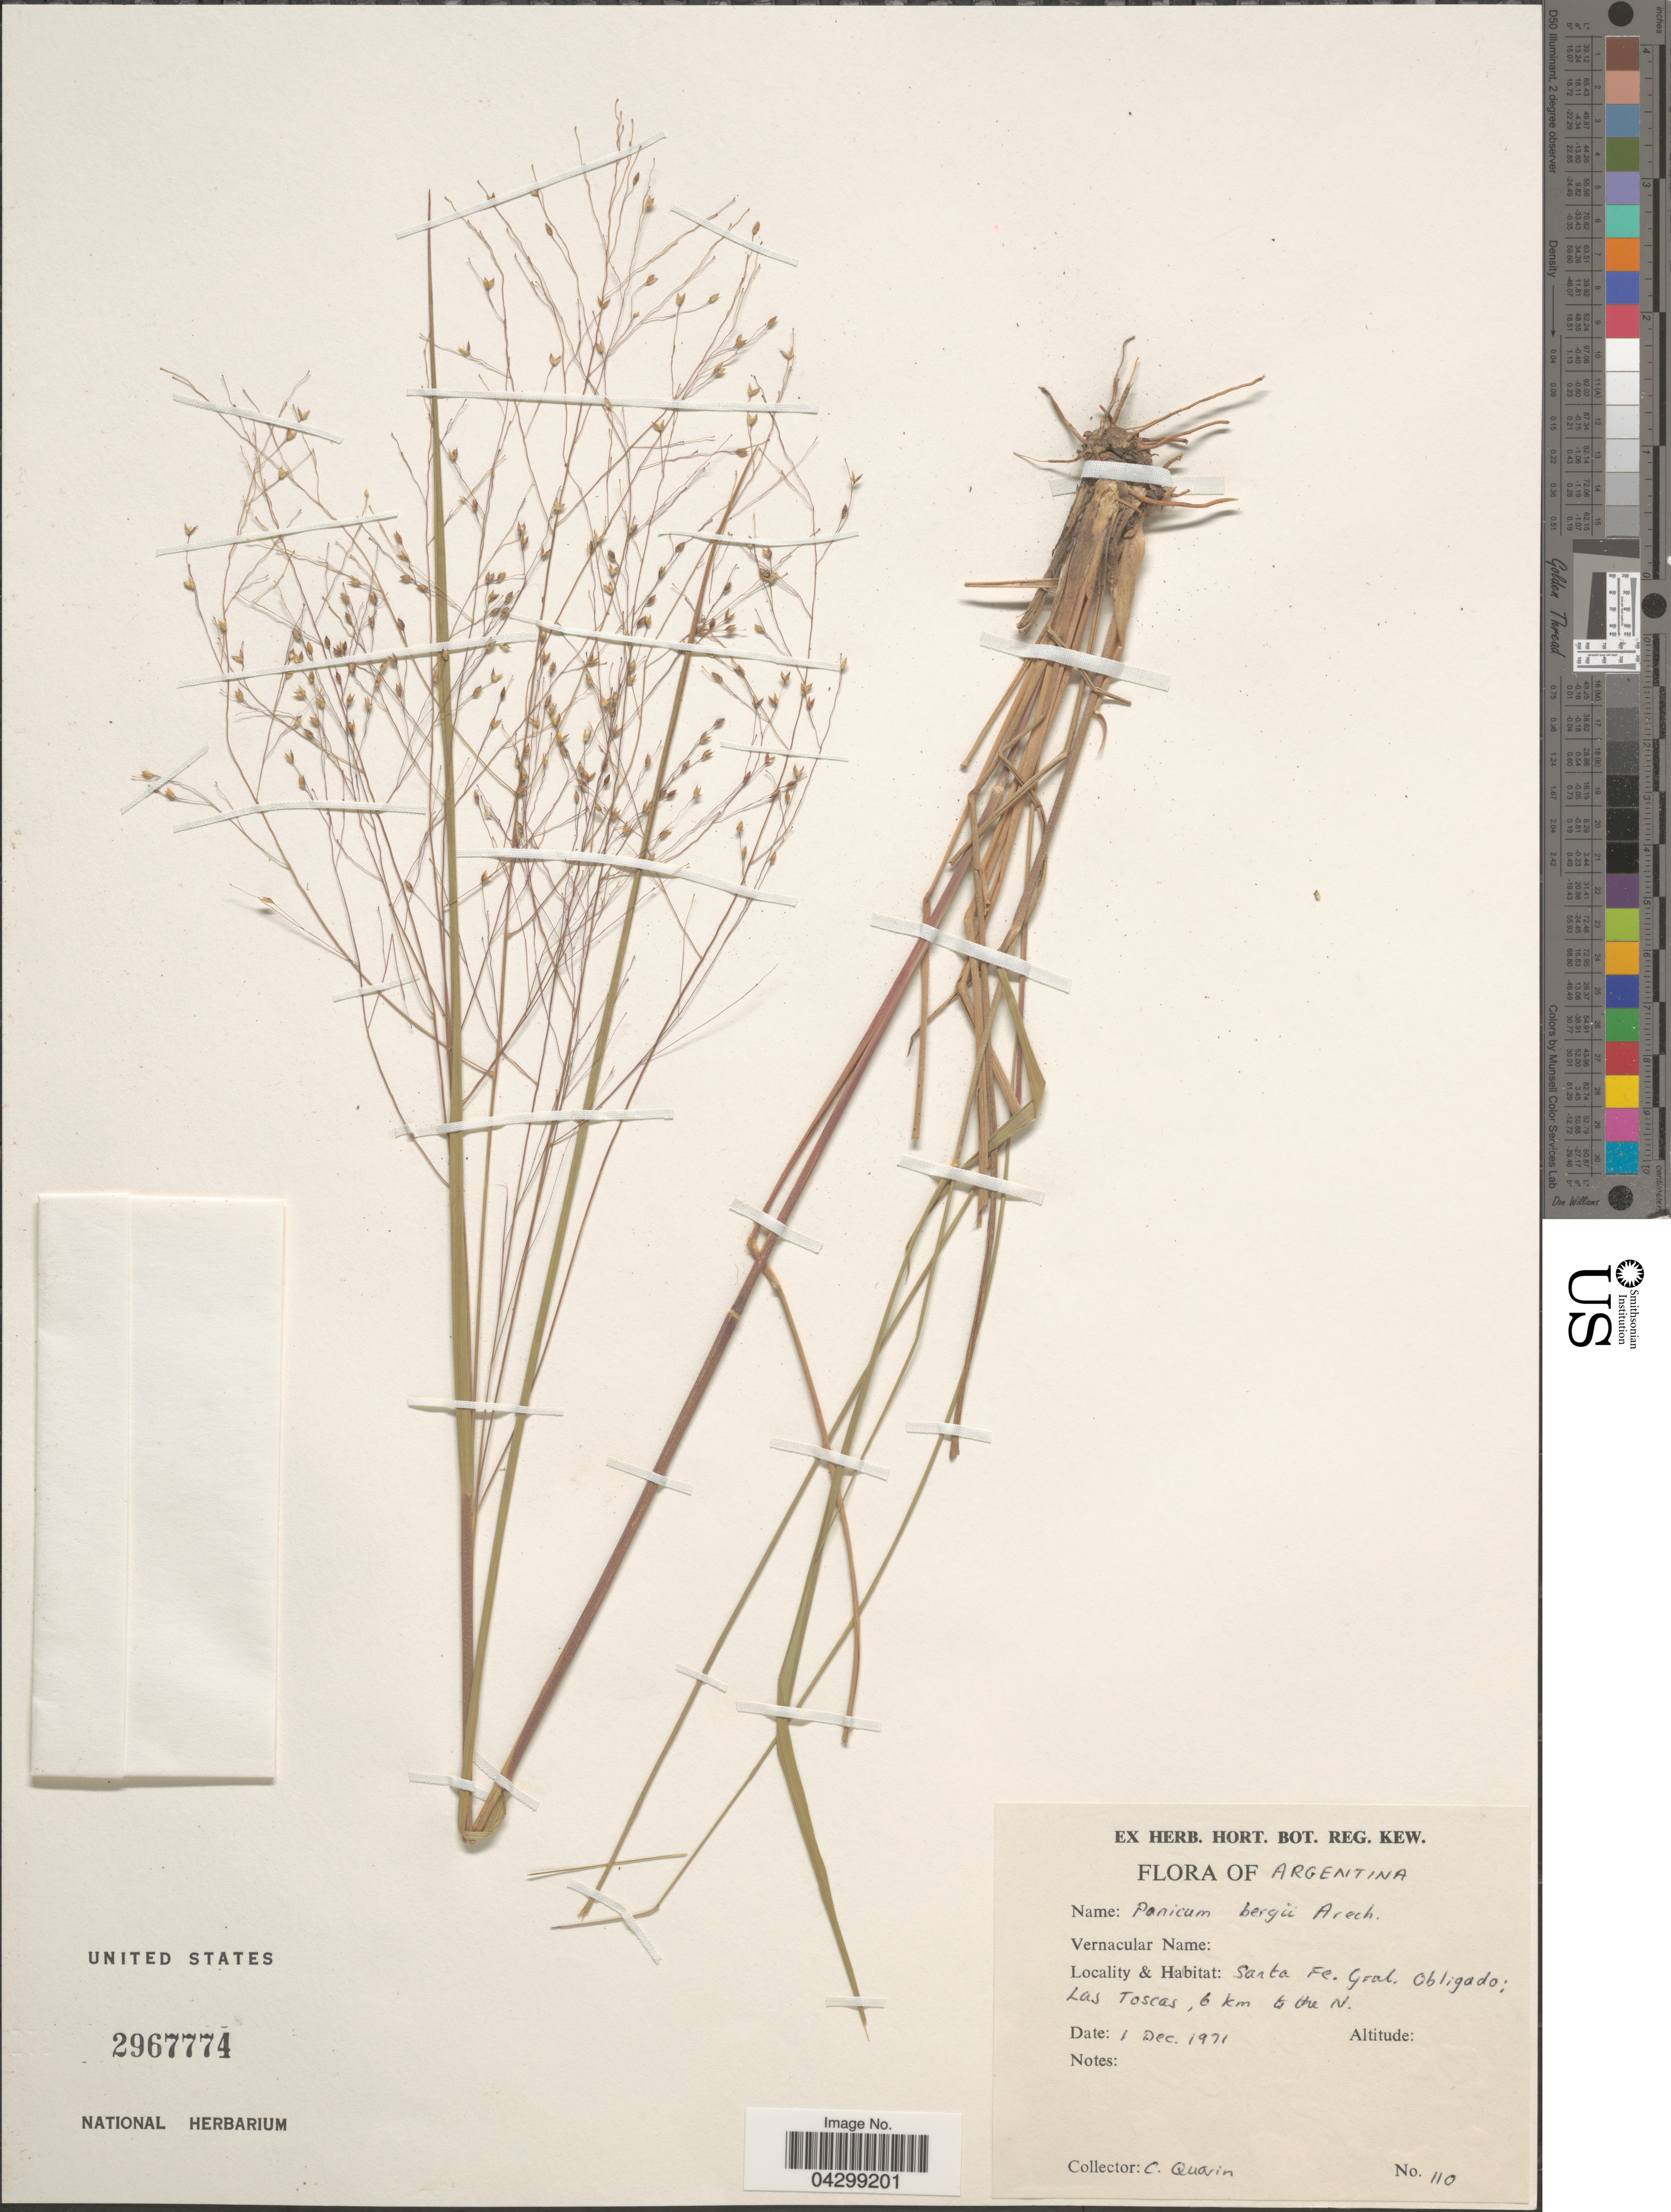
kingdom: Plantae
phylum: Tracheophyta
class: Liliopsida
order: Poales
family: Poaceae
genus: Panicum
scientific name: Panicum bergii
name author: Arechav.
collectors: C. Quarin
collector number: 110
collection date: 1971-12-01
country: Argentina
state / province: Santa Fe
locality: Gral. Obligado; Las Toscas, 6 km to the N.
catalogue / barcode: US 2967774